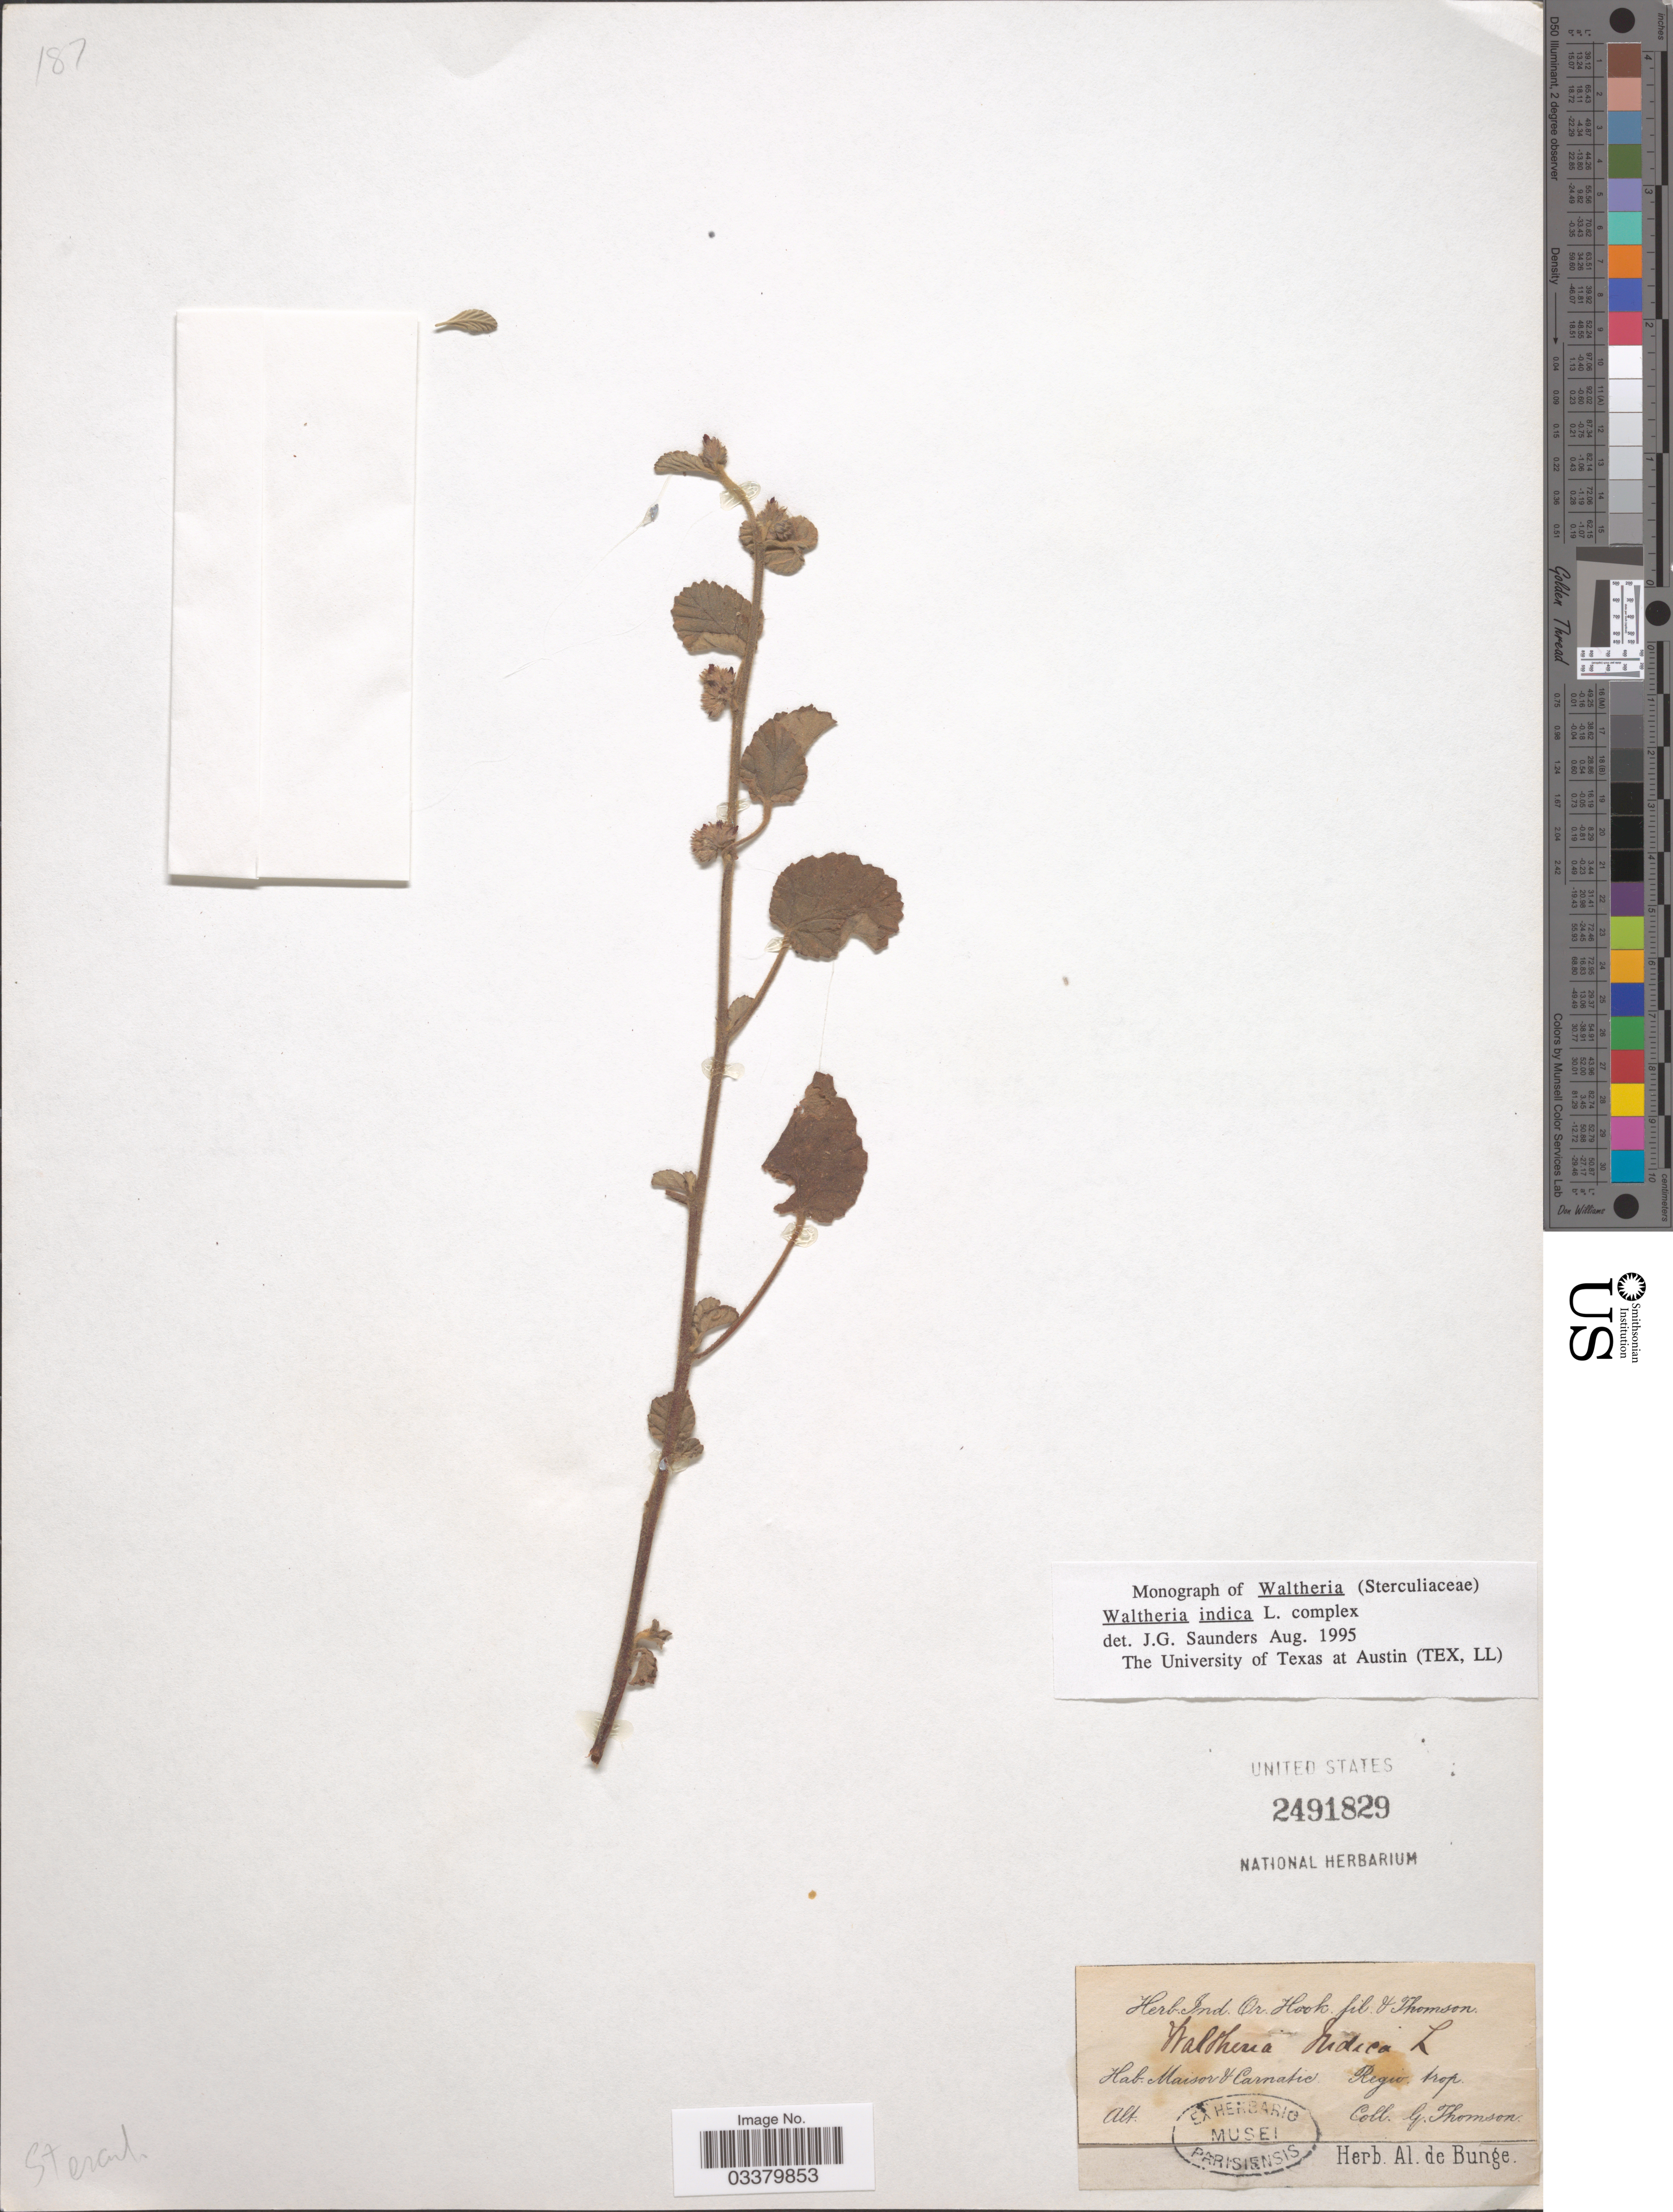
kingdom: Plantae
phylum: Tracheophyta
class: Magnoliopsida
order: Malvales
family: Malvaceae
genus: Waltheria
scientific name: Waltheria indica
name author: L.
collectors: G. Thomson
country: India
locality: Maisor & Carnatic. Regio: trop.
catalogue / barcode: US 2491829